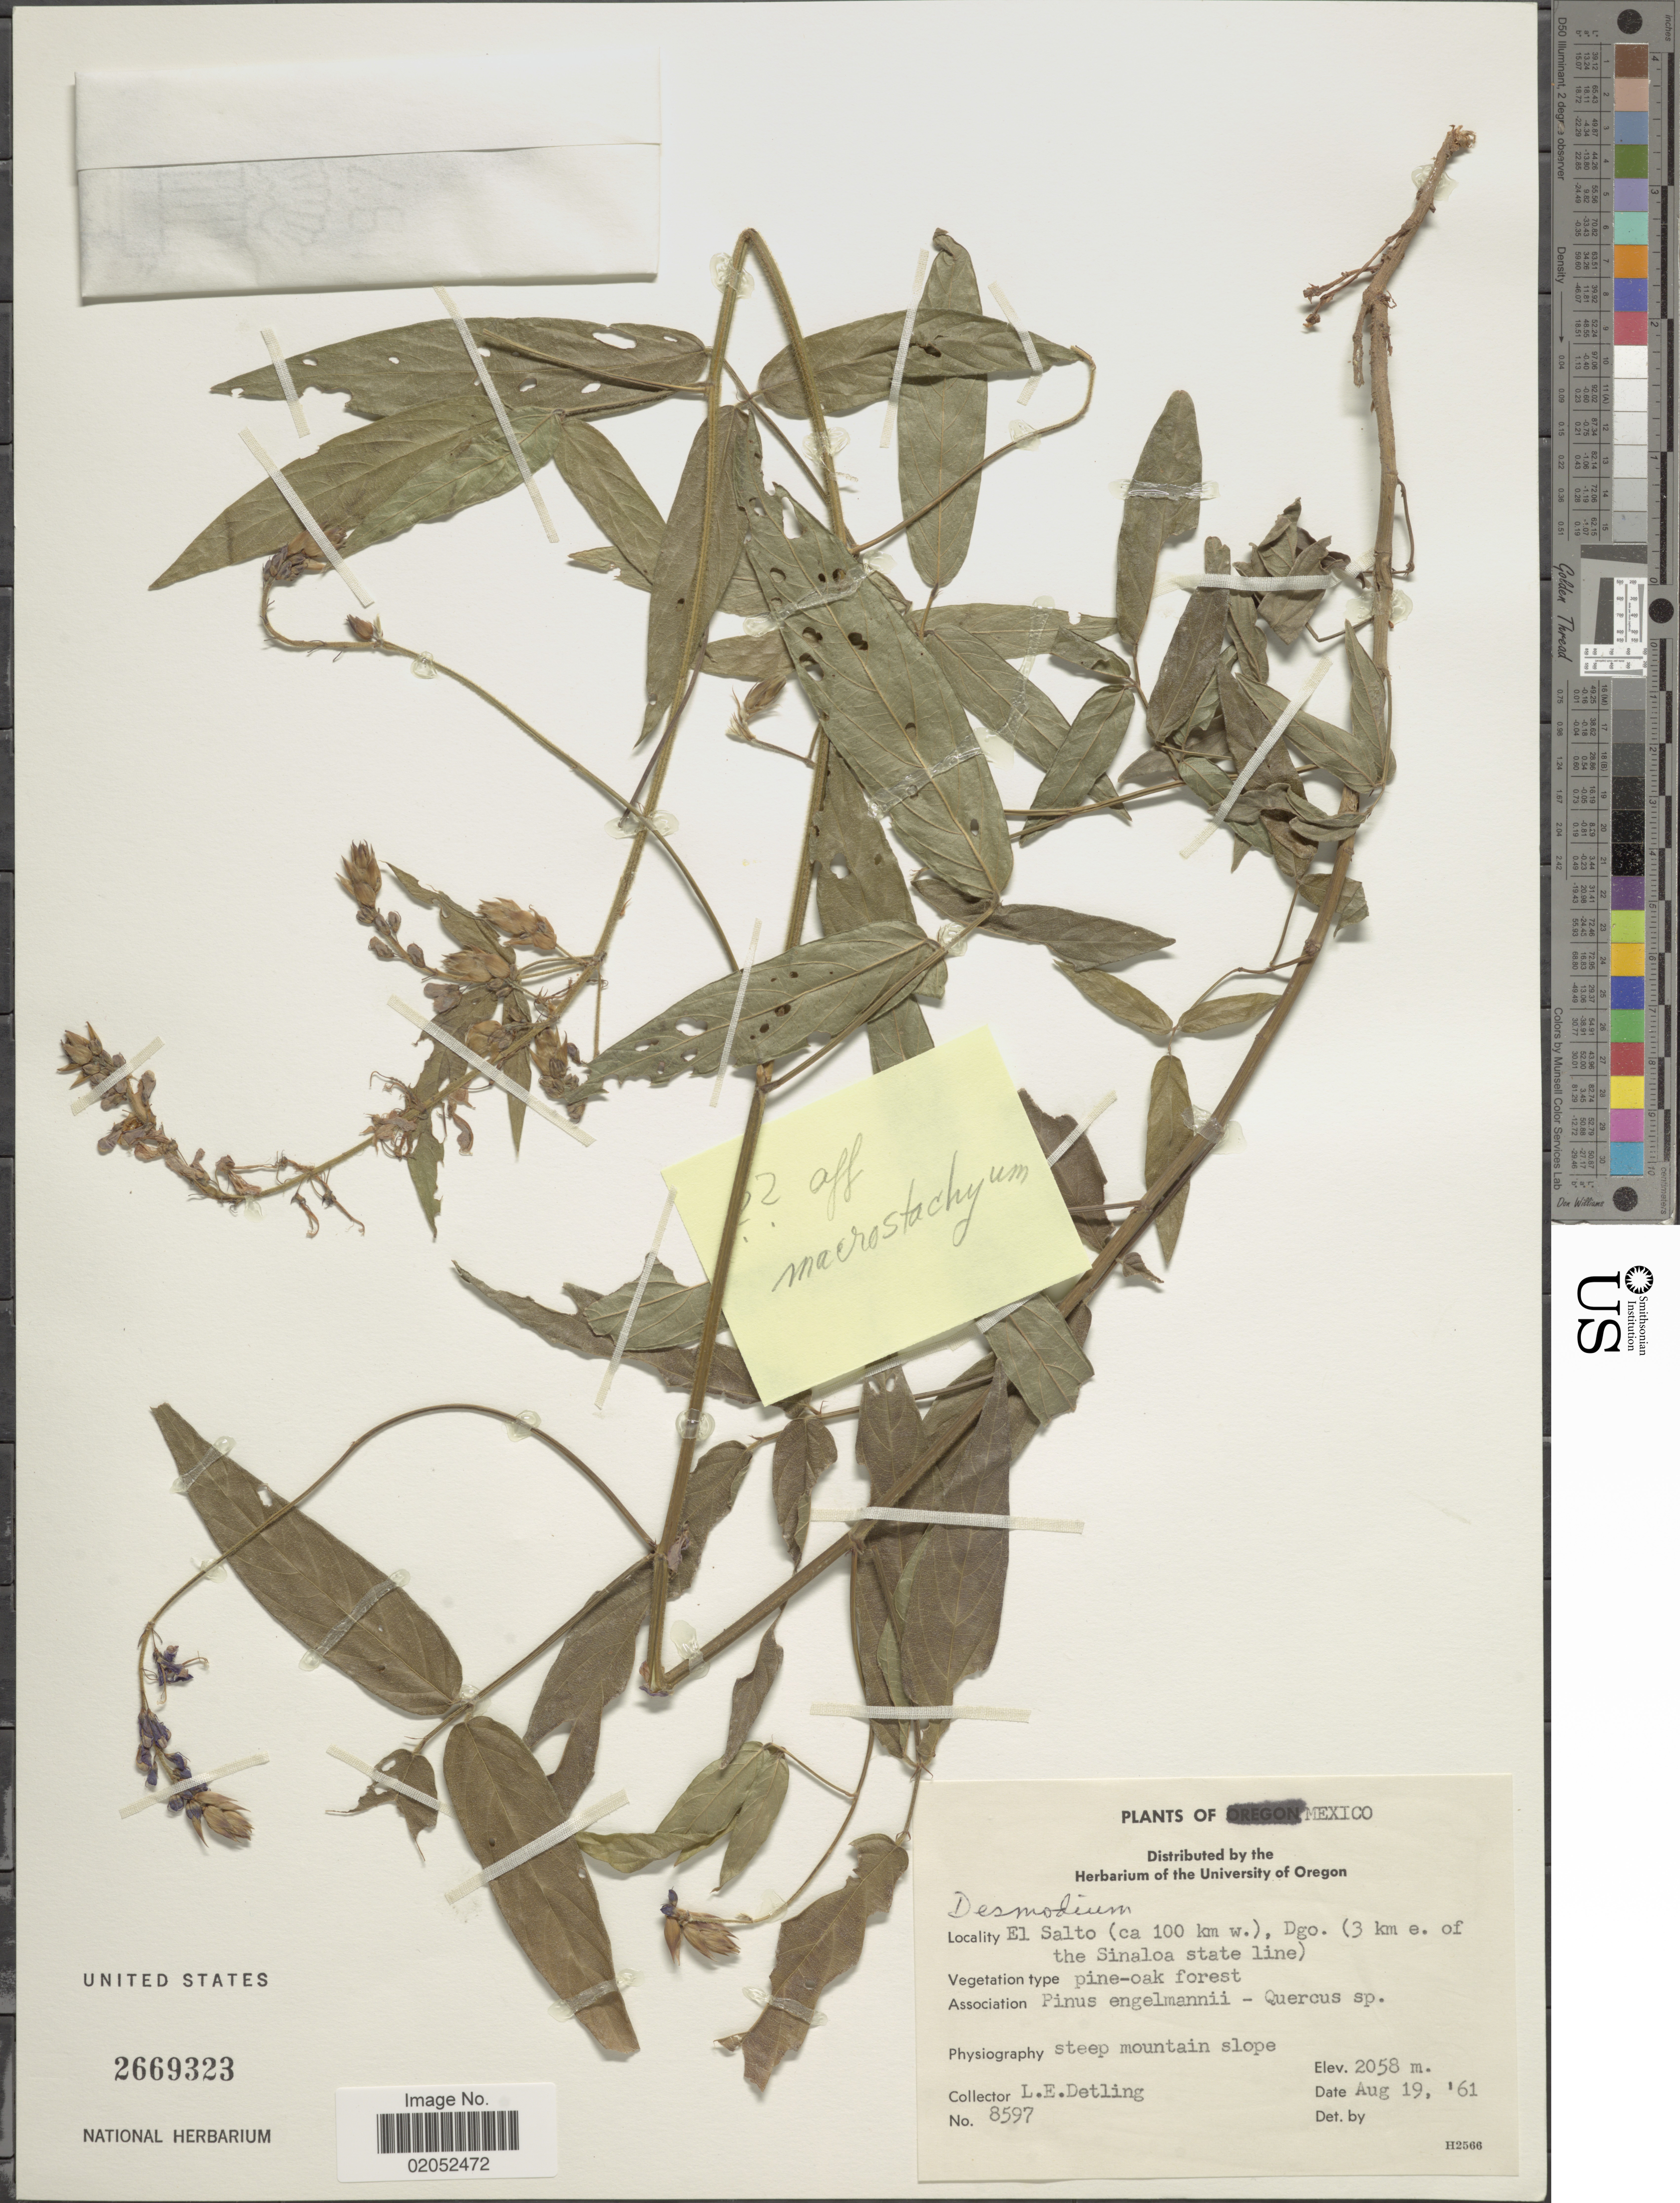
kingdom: Plantae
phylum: Tracheophyta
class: Magnoliopsida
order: Fabales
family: Fabaceae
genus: Desmodium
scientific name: Desmodium macrostachyum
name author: Hemsl.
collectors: L. E. Detling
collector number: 8597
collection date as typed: Transcribed d/m/y: 19/8/61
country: Mexico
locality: El Salto (ca 100 km w.) Dgo. (3 km e. of the Sinaloa state line).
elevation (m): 2058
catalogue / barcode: US 2669323